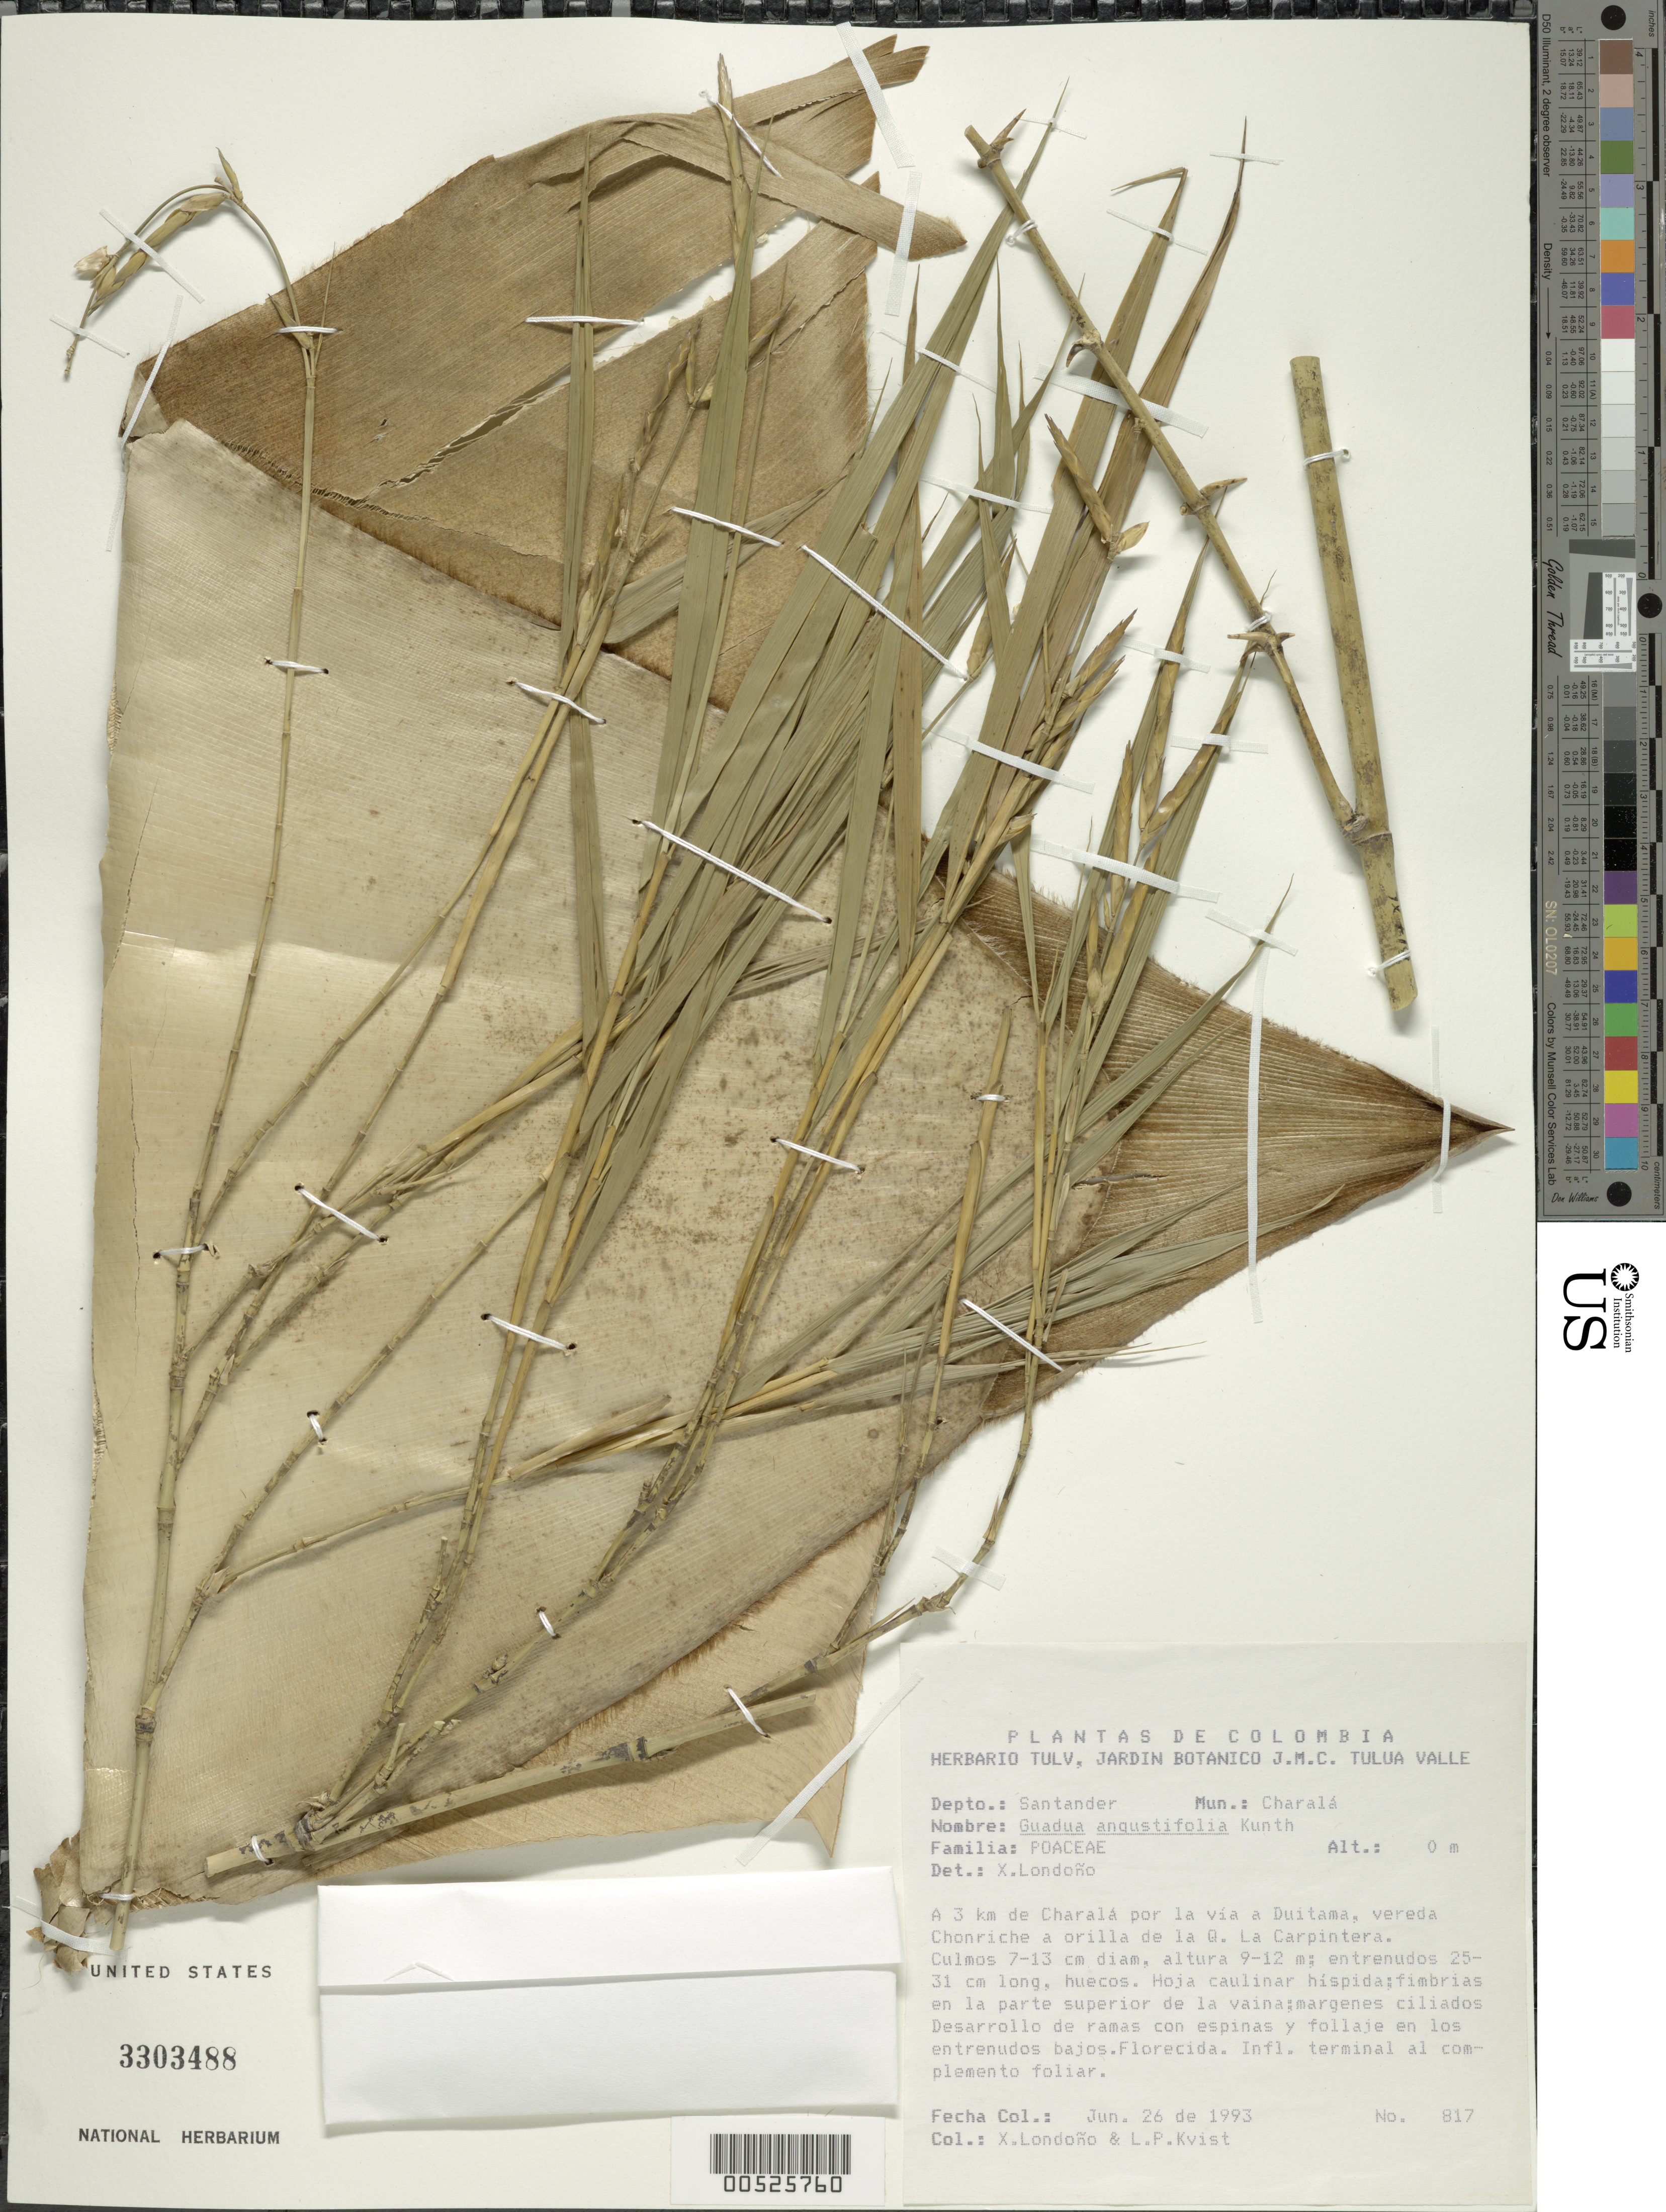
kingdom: Plantae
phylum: Tracheophyta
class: Liliopsida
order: Poales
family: Poaceae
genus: Guadua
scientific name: Guadua angustifolia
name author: Kunth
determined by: Londoño, X., (TULV), Jardin Botanico "Juan Maria Cespedes"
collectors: X. Londoño & L. P. Kvist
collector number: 817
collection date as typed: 26 Jun 1993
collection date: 1993-06-26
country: Colombia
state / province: Santander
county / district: Charalá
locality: A 3 km de Charala por la via a Duitama, Vereda Chonriche a Orila de la q. la Carpintera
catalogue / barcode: US 3303488